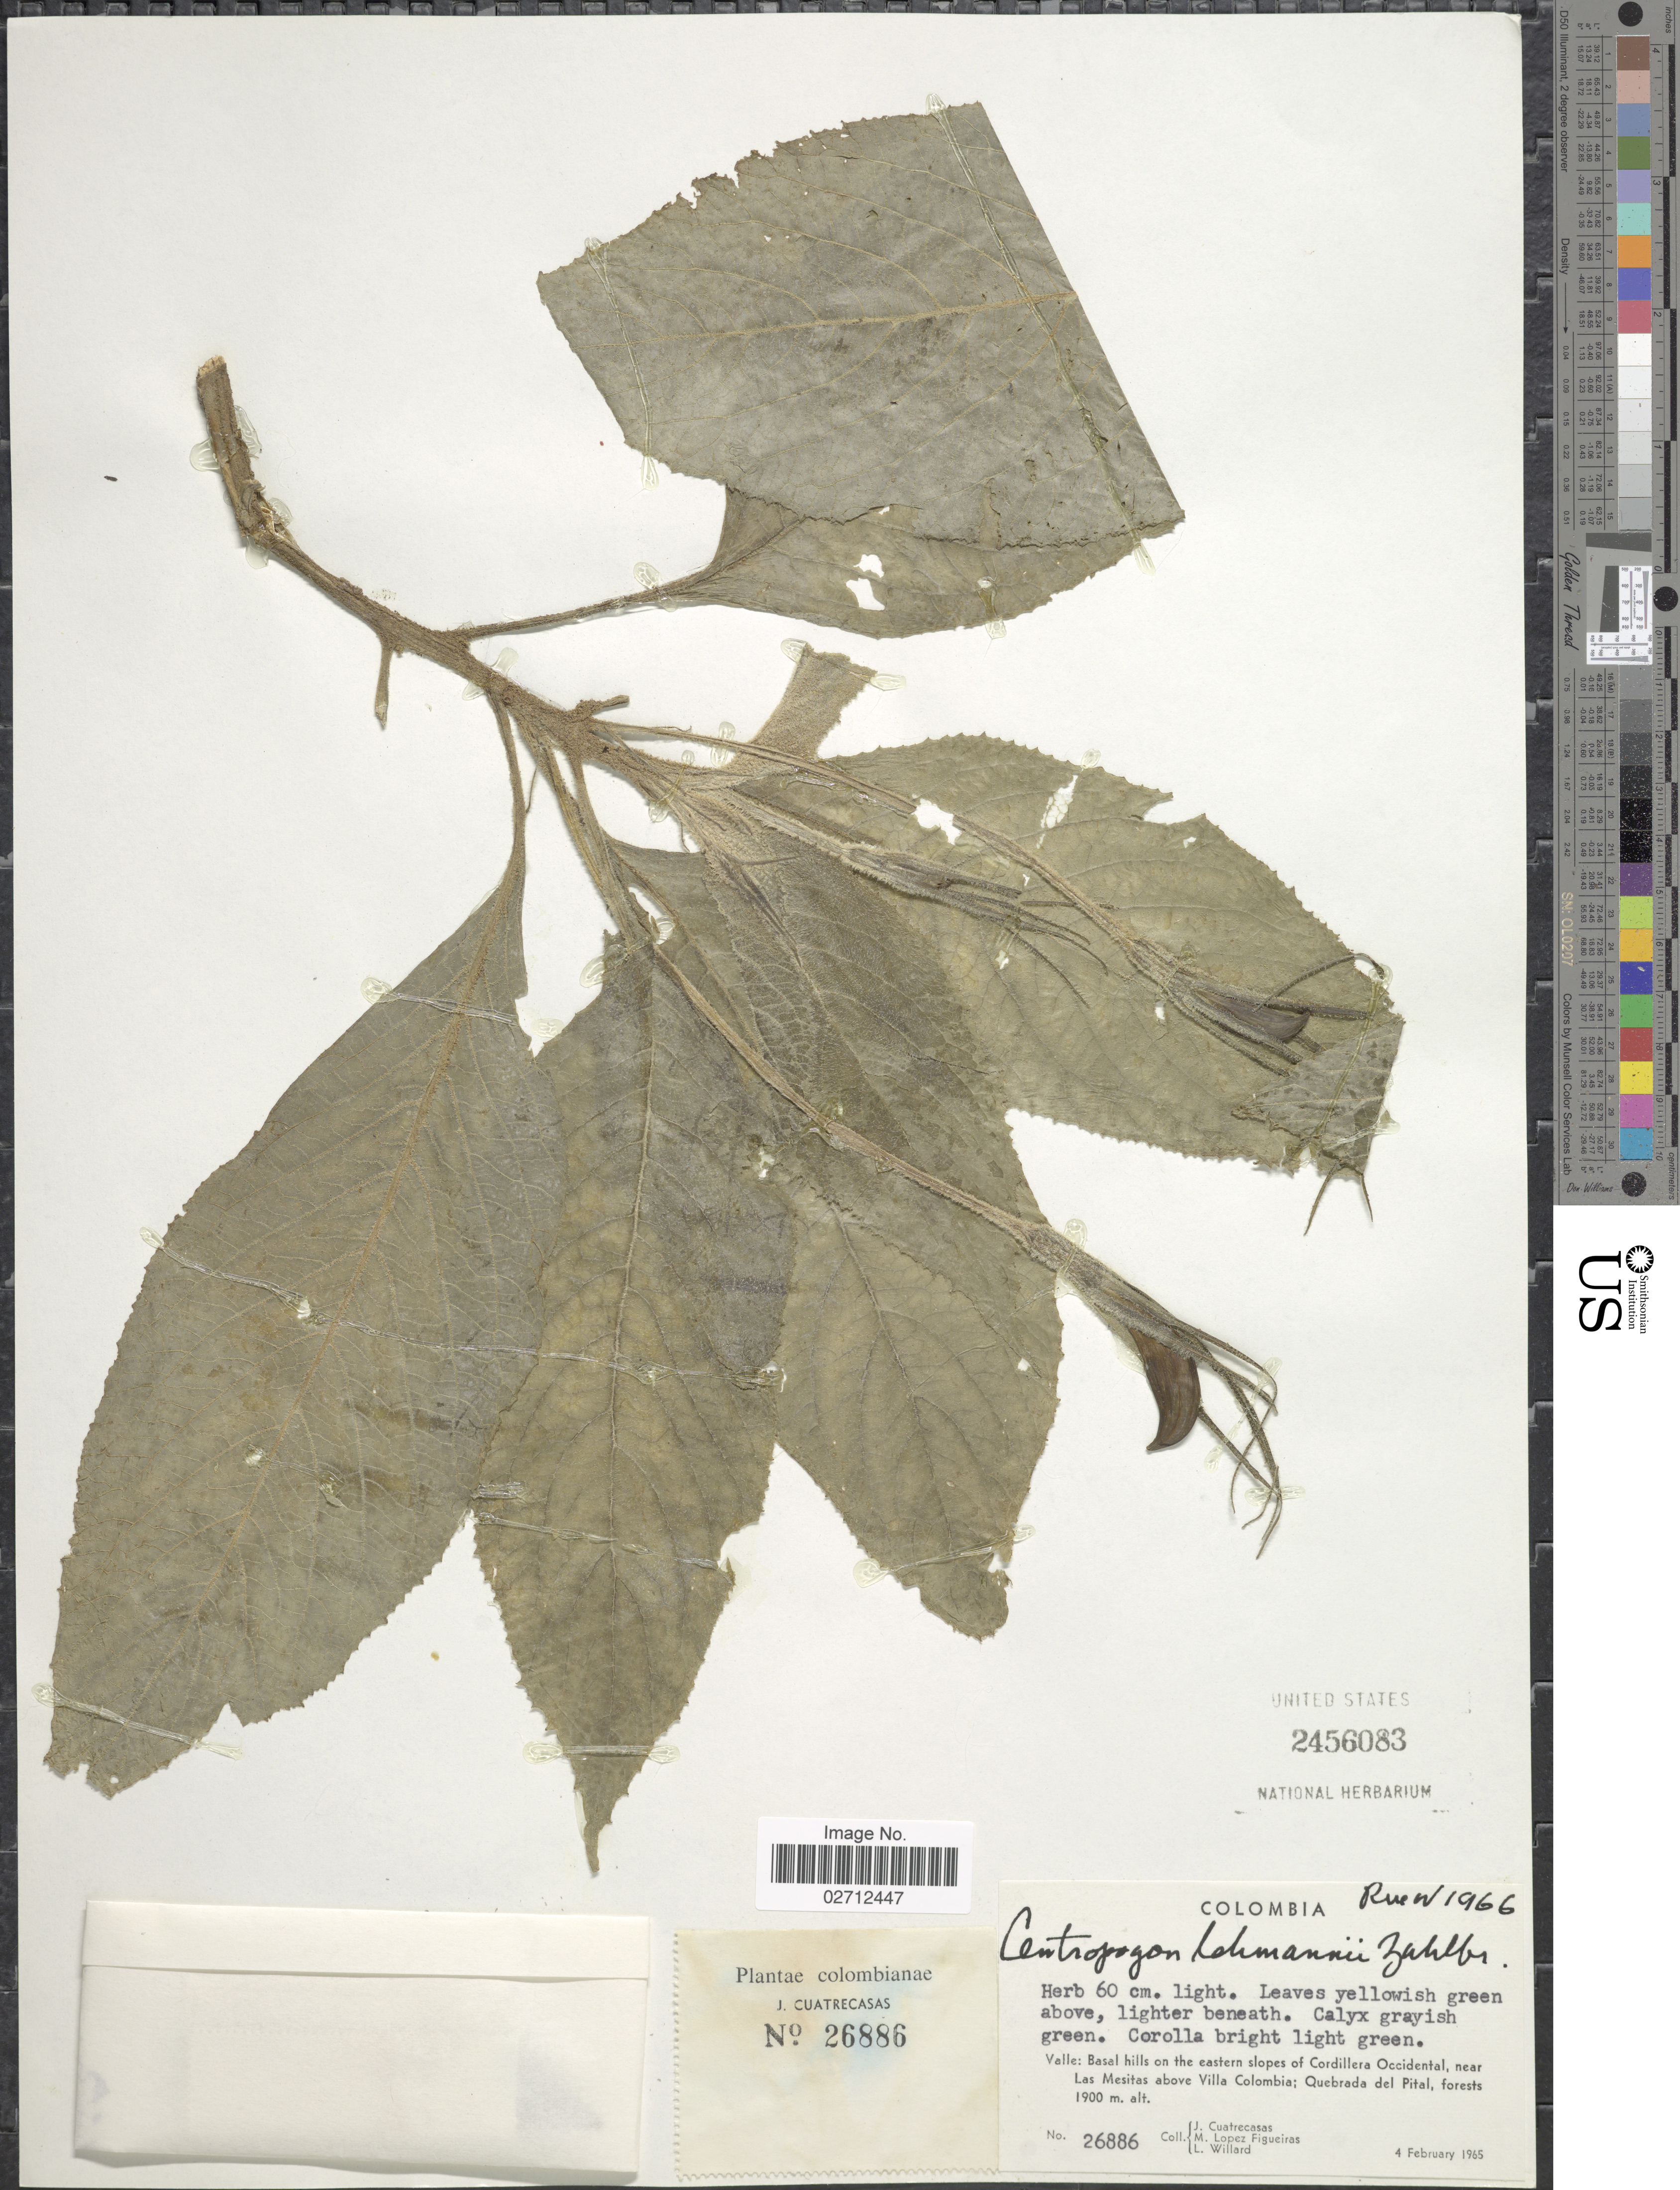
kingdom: Plantae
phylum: Tracheophyta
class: Magnoliopsida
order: Asterales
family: Campanulaceae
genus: Centropogon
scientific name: Centropogon lehmannii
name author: Zahlbr.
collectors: J. Cuatrecasas, M. López Figueiras & L. Willard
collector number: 26886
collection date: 1965-02-04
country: Colombia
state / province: Valle del Cauca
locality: Valle: Basal hills on the eastern slopes of Cordillera Occidental, near Las Mesitas above Villa Colombia; Quebrada del Pital, forest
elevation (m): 1900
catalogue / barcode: US 2456083